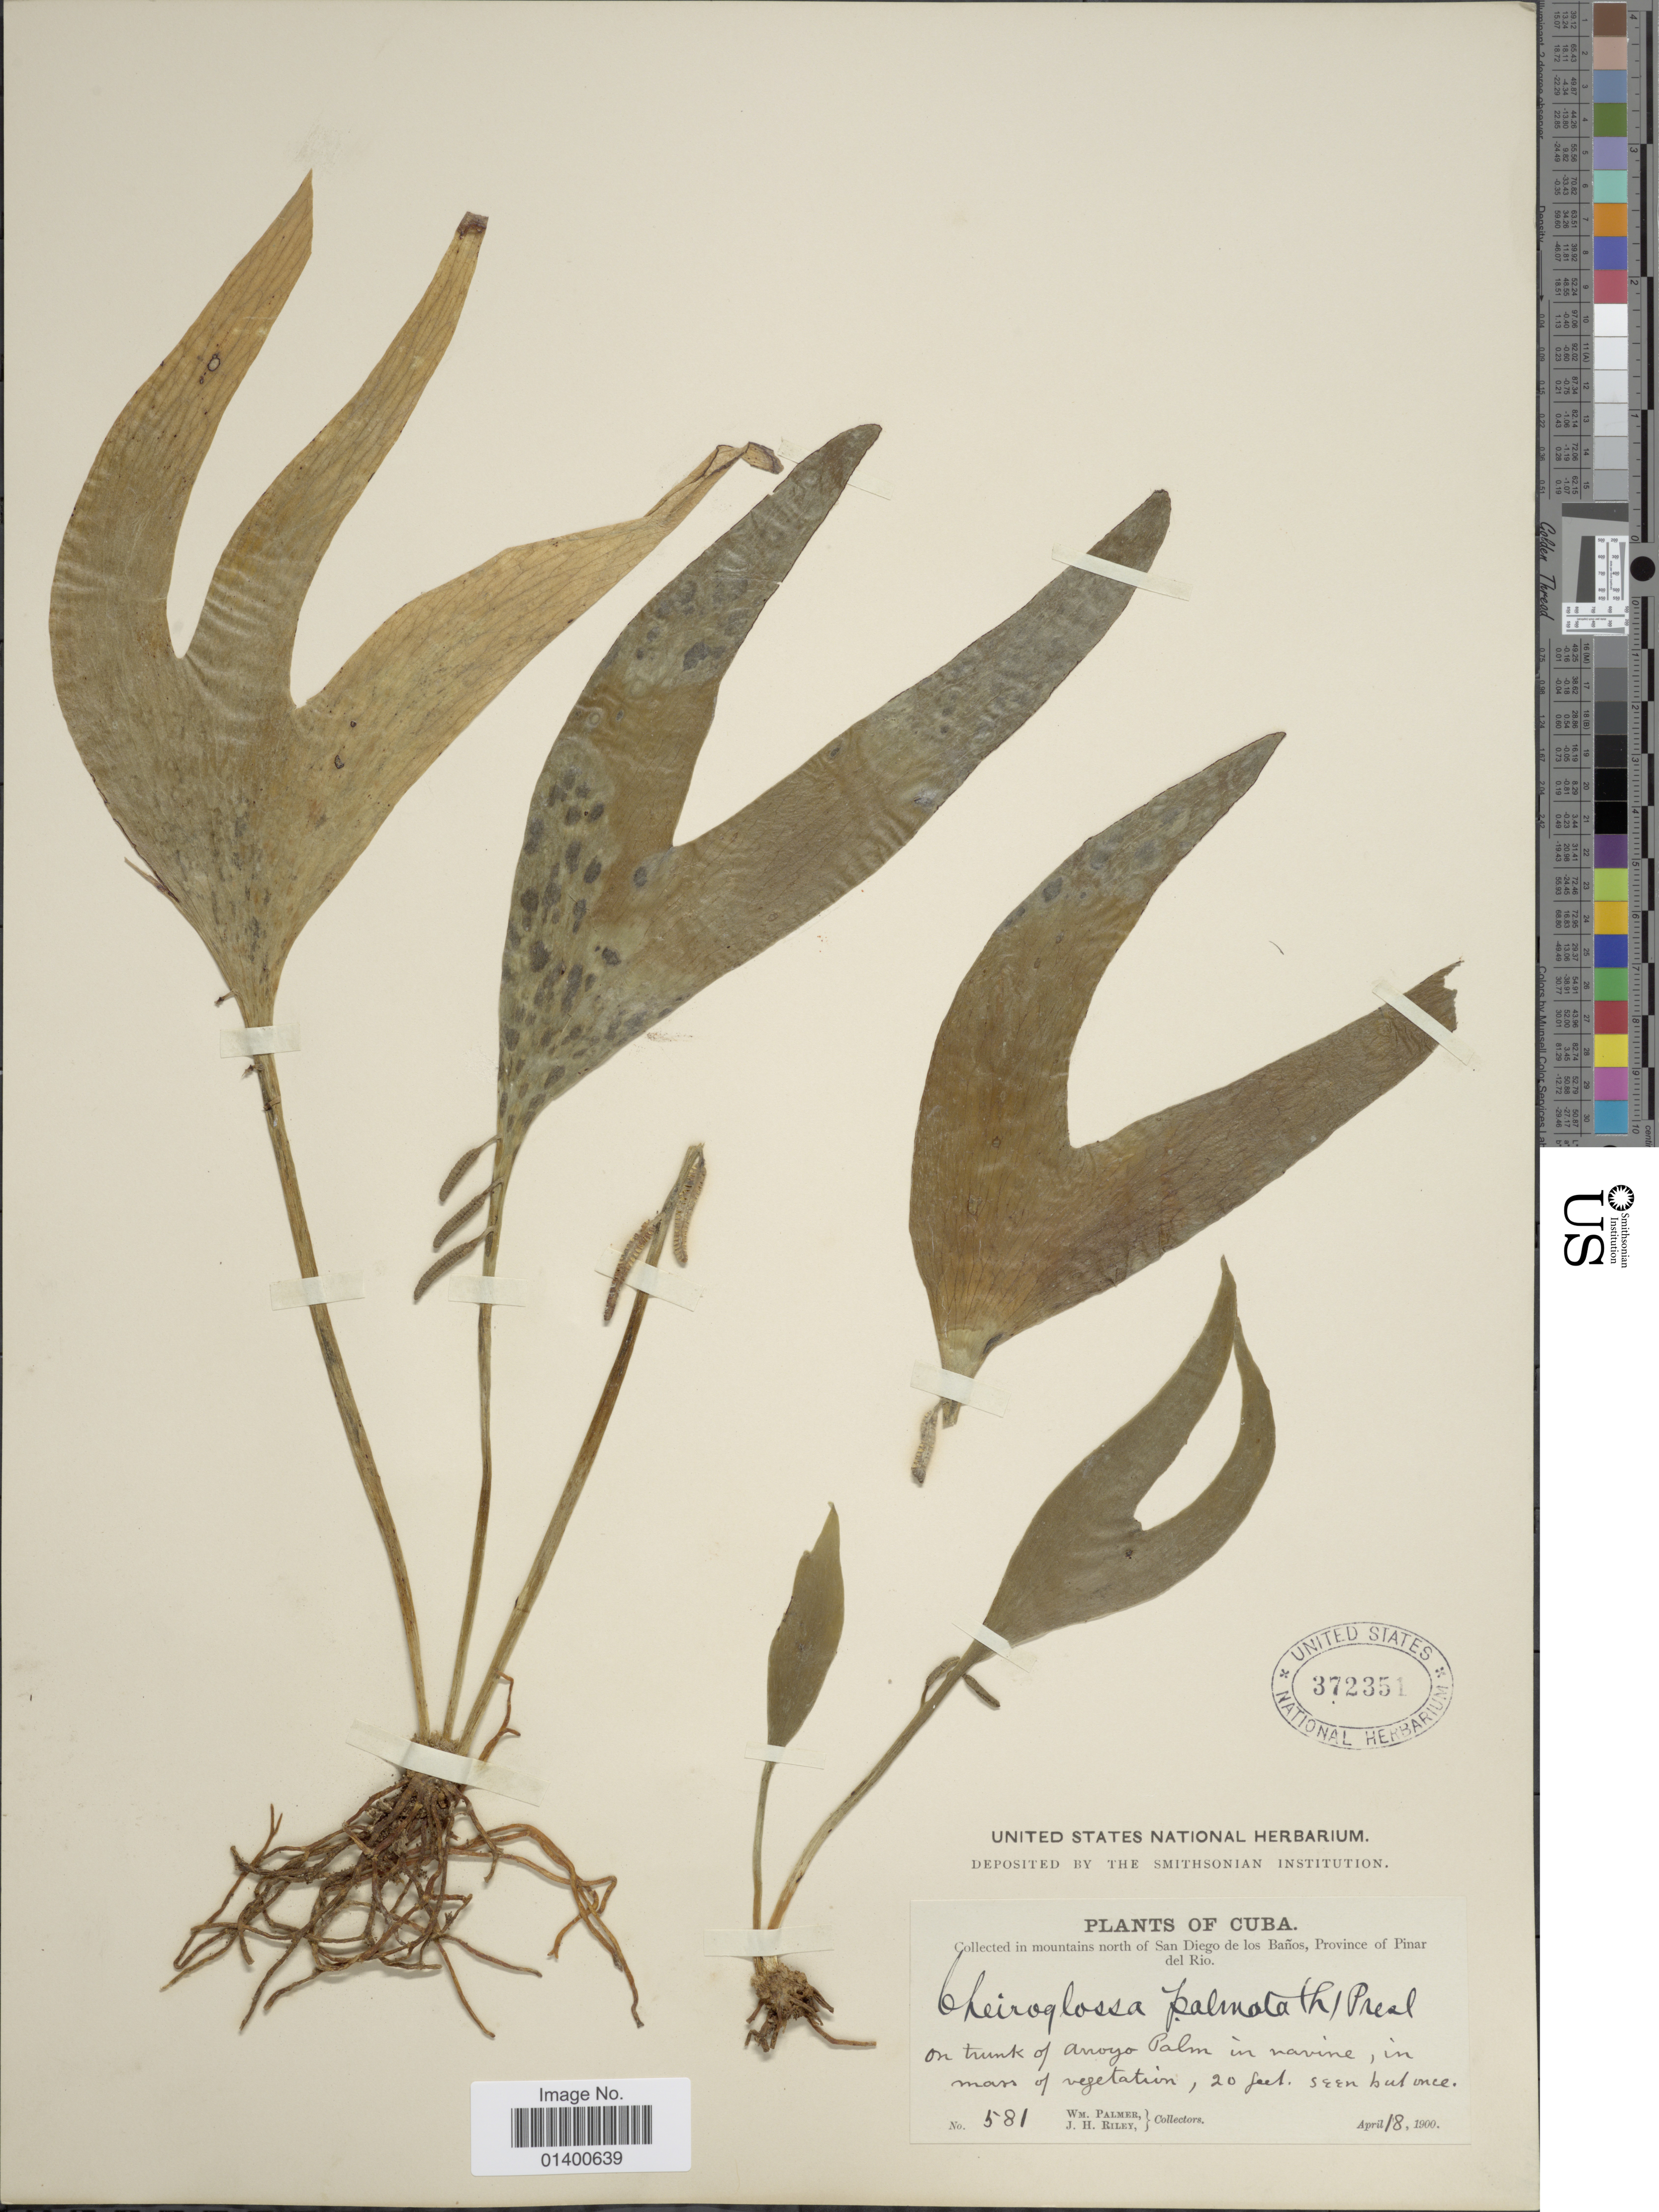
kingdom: Plantae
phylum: Tracheophyta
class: Polypodiopsida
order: Ophioglossales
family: Ophioglossaceae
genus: Cheiroglossa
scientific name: Cheiroglossa palmata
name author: (L.) C. Presl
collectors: W. Palmer & J. H. Riley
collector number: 581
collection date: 1900-04-18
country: Cuba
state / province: Pinar del Río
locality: Mountains north of San Diego de los Baños, on trunk of arroyo Palm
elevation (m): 6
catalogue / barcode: US 372351